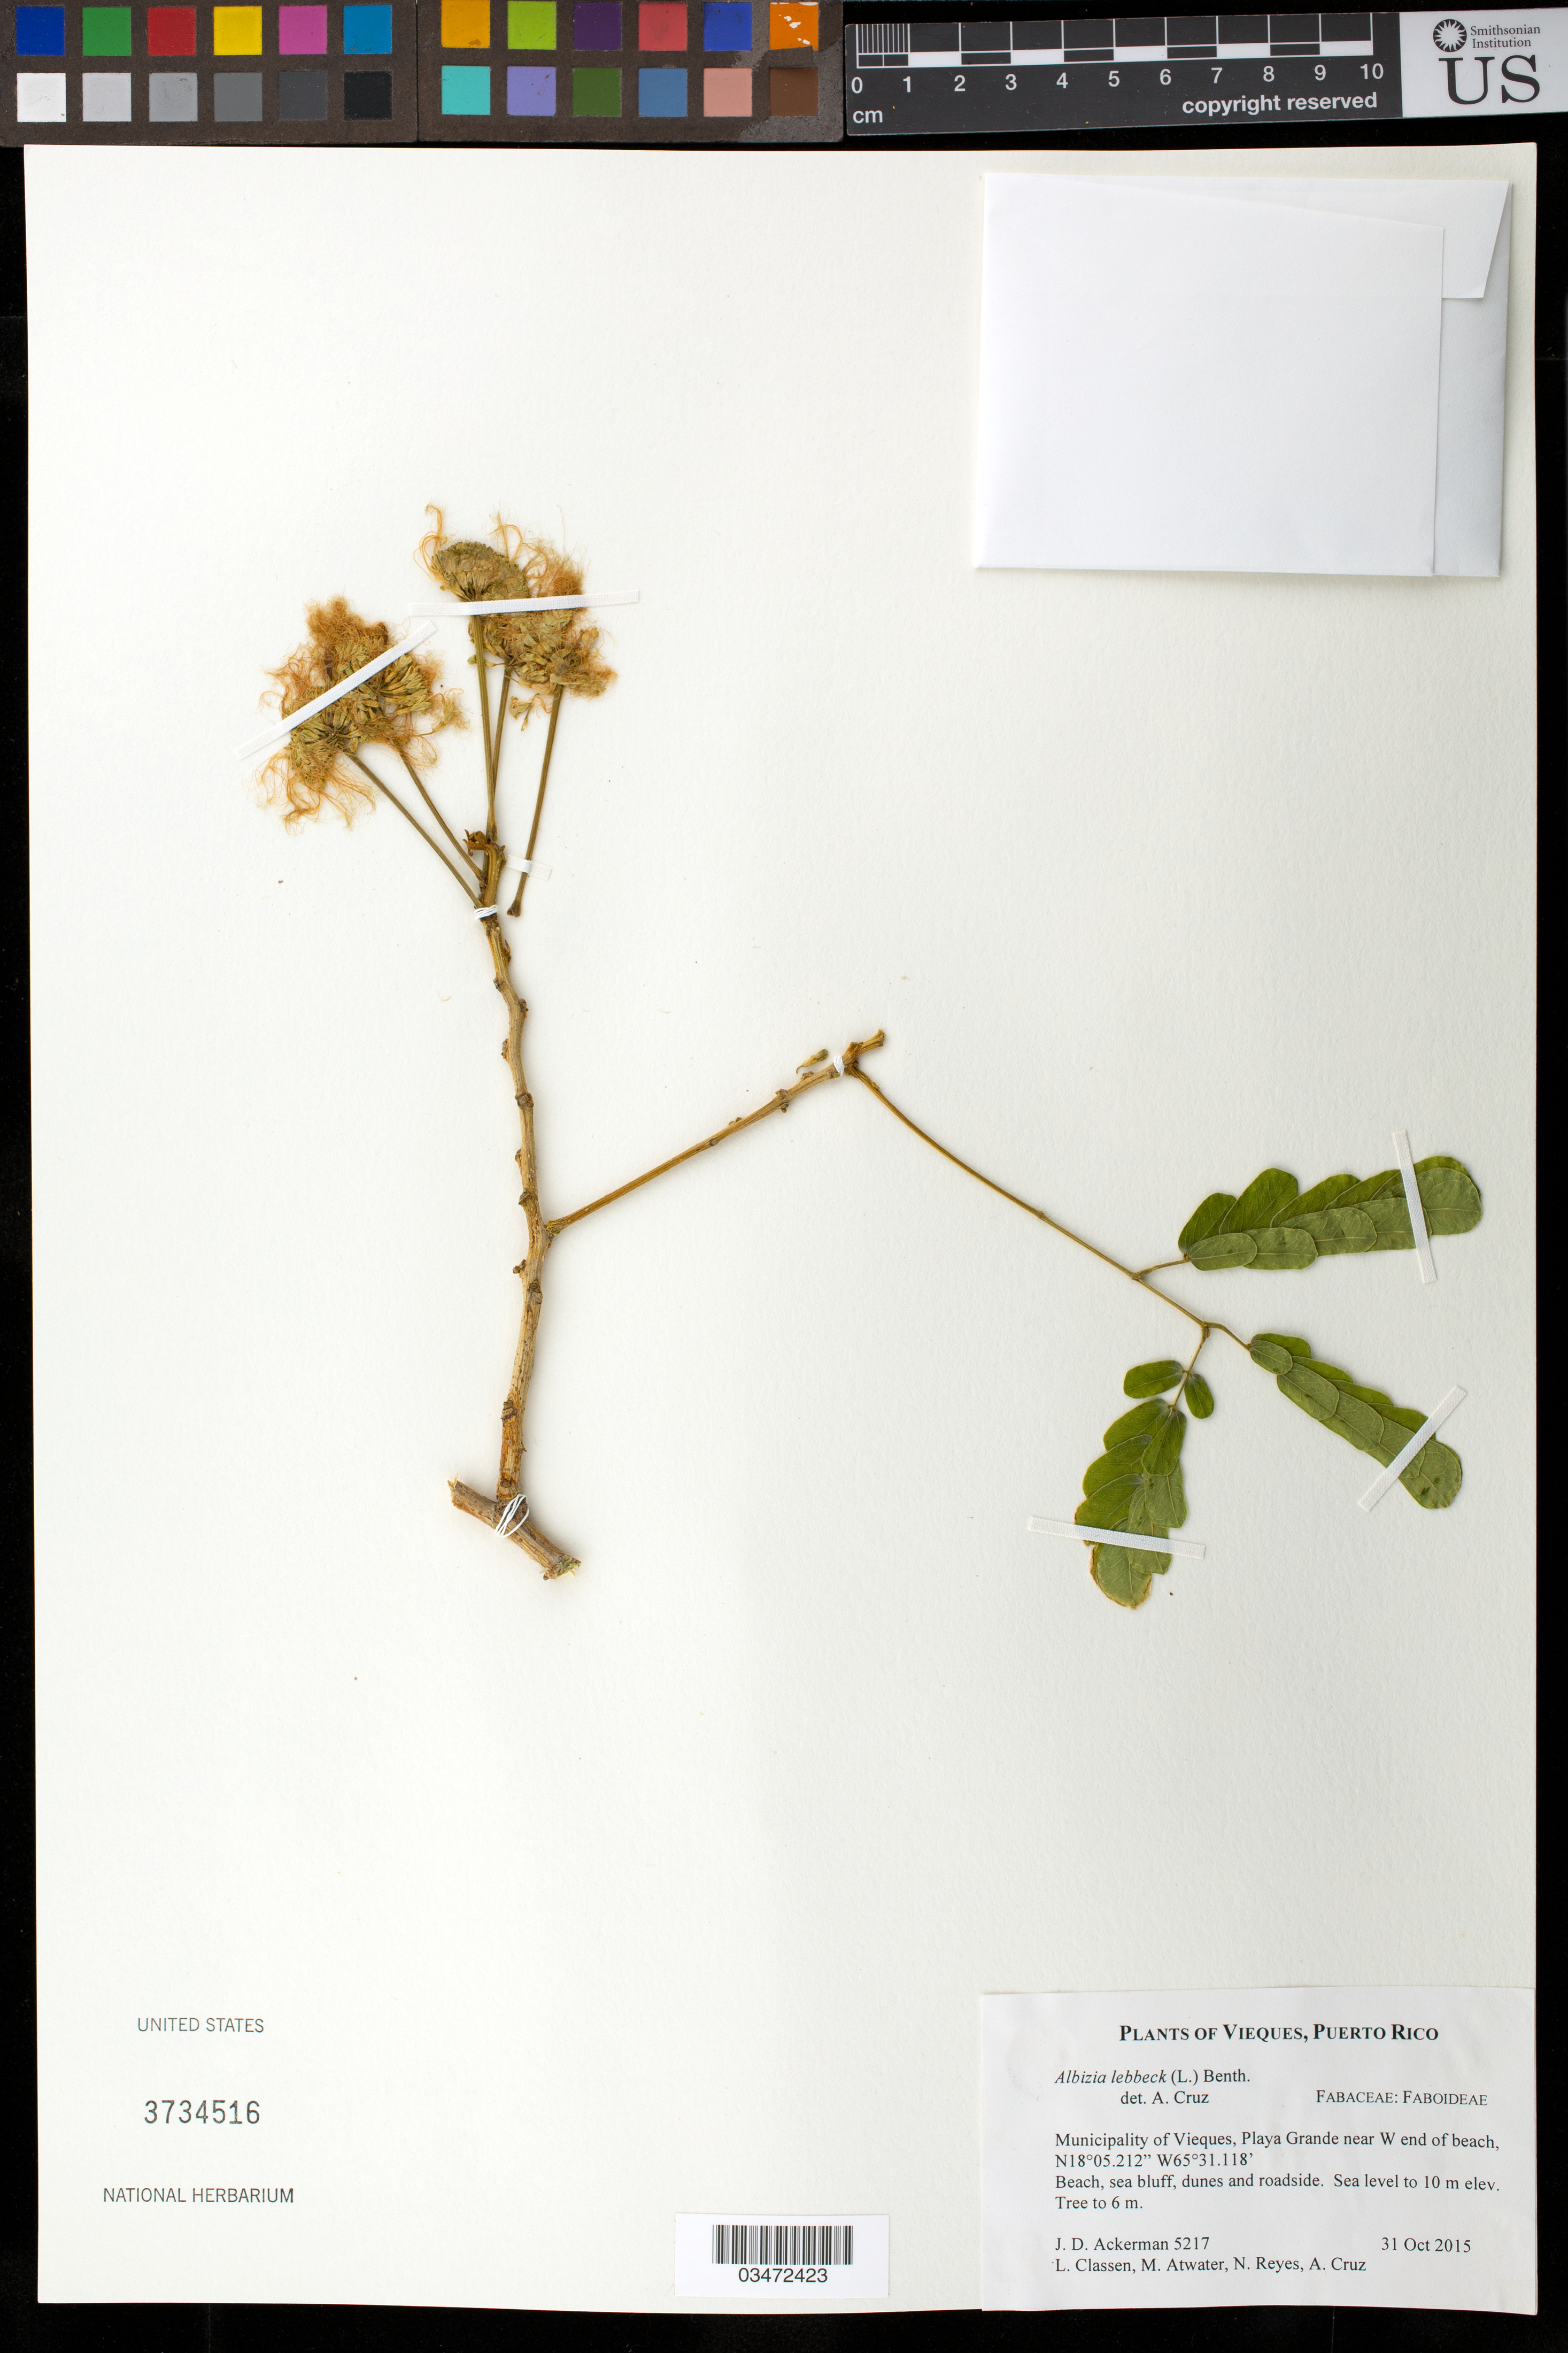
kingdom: Plantae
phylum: Tracheophyta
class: Magnoliopsida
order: Fabales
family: Fabaceae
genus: Albizia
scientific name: Albizia lebbeck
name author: (L.) Benth.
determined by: Cruz, A.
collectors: J. D. Ackerman, L. Classen, M. Atwater, N. Reyes & A. Cruz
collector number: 5217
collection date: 2015-10-31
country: Puerto Rico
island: Vieques I.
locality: Mun. Vieques, Playa Grande near W end of beach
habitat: Beach, sea bluff, dunes and roadside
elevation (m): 0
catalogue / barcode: US 3734516